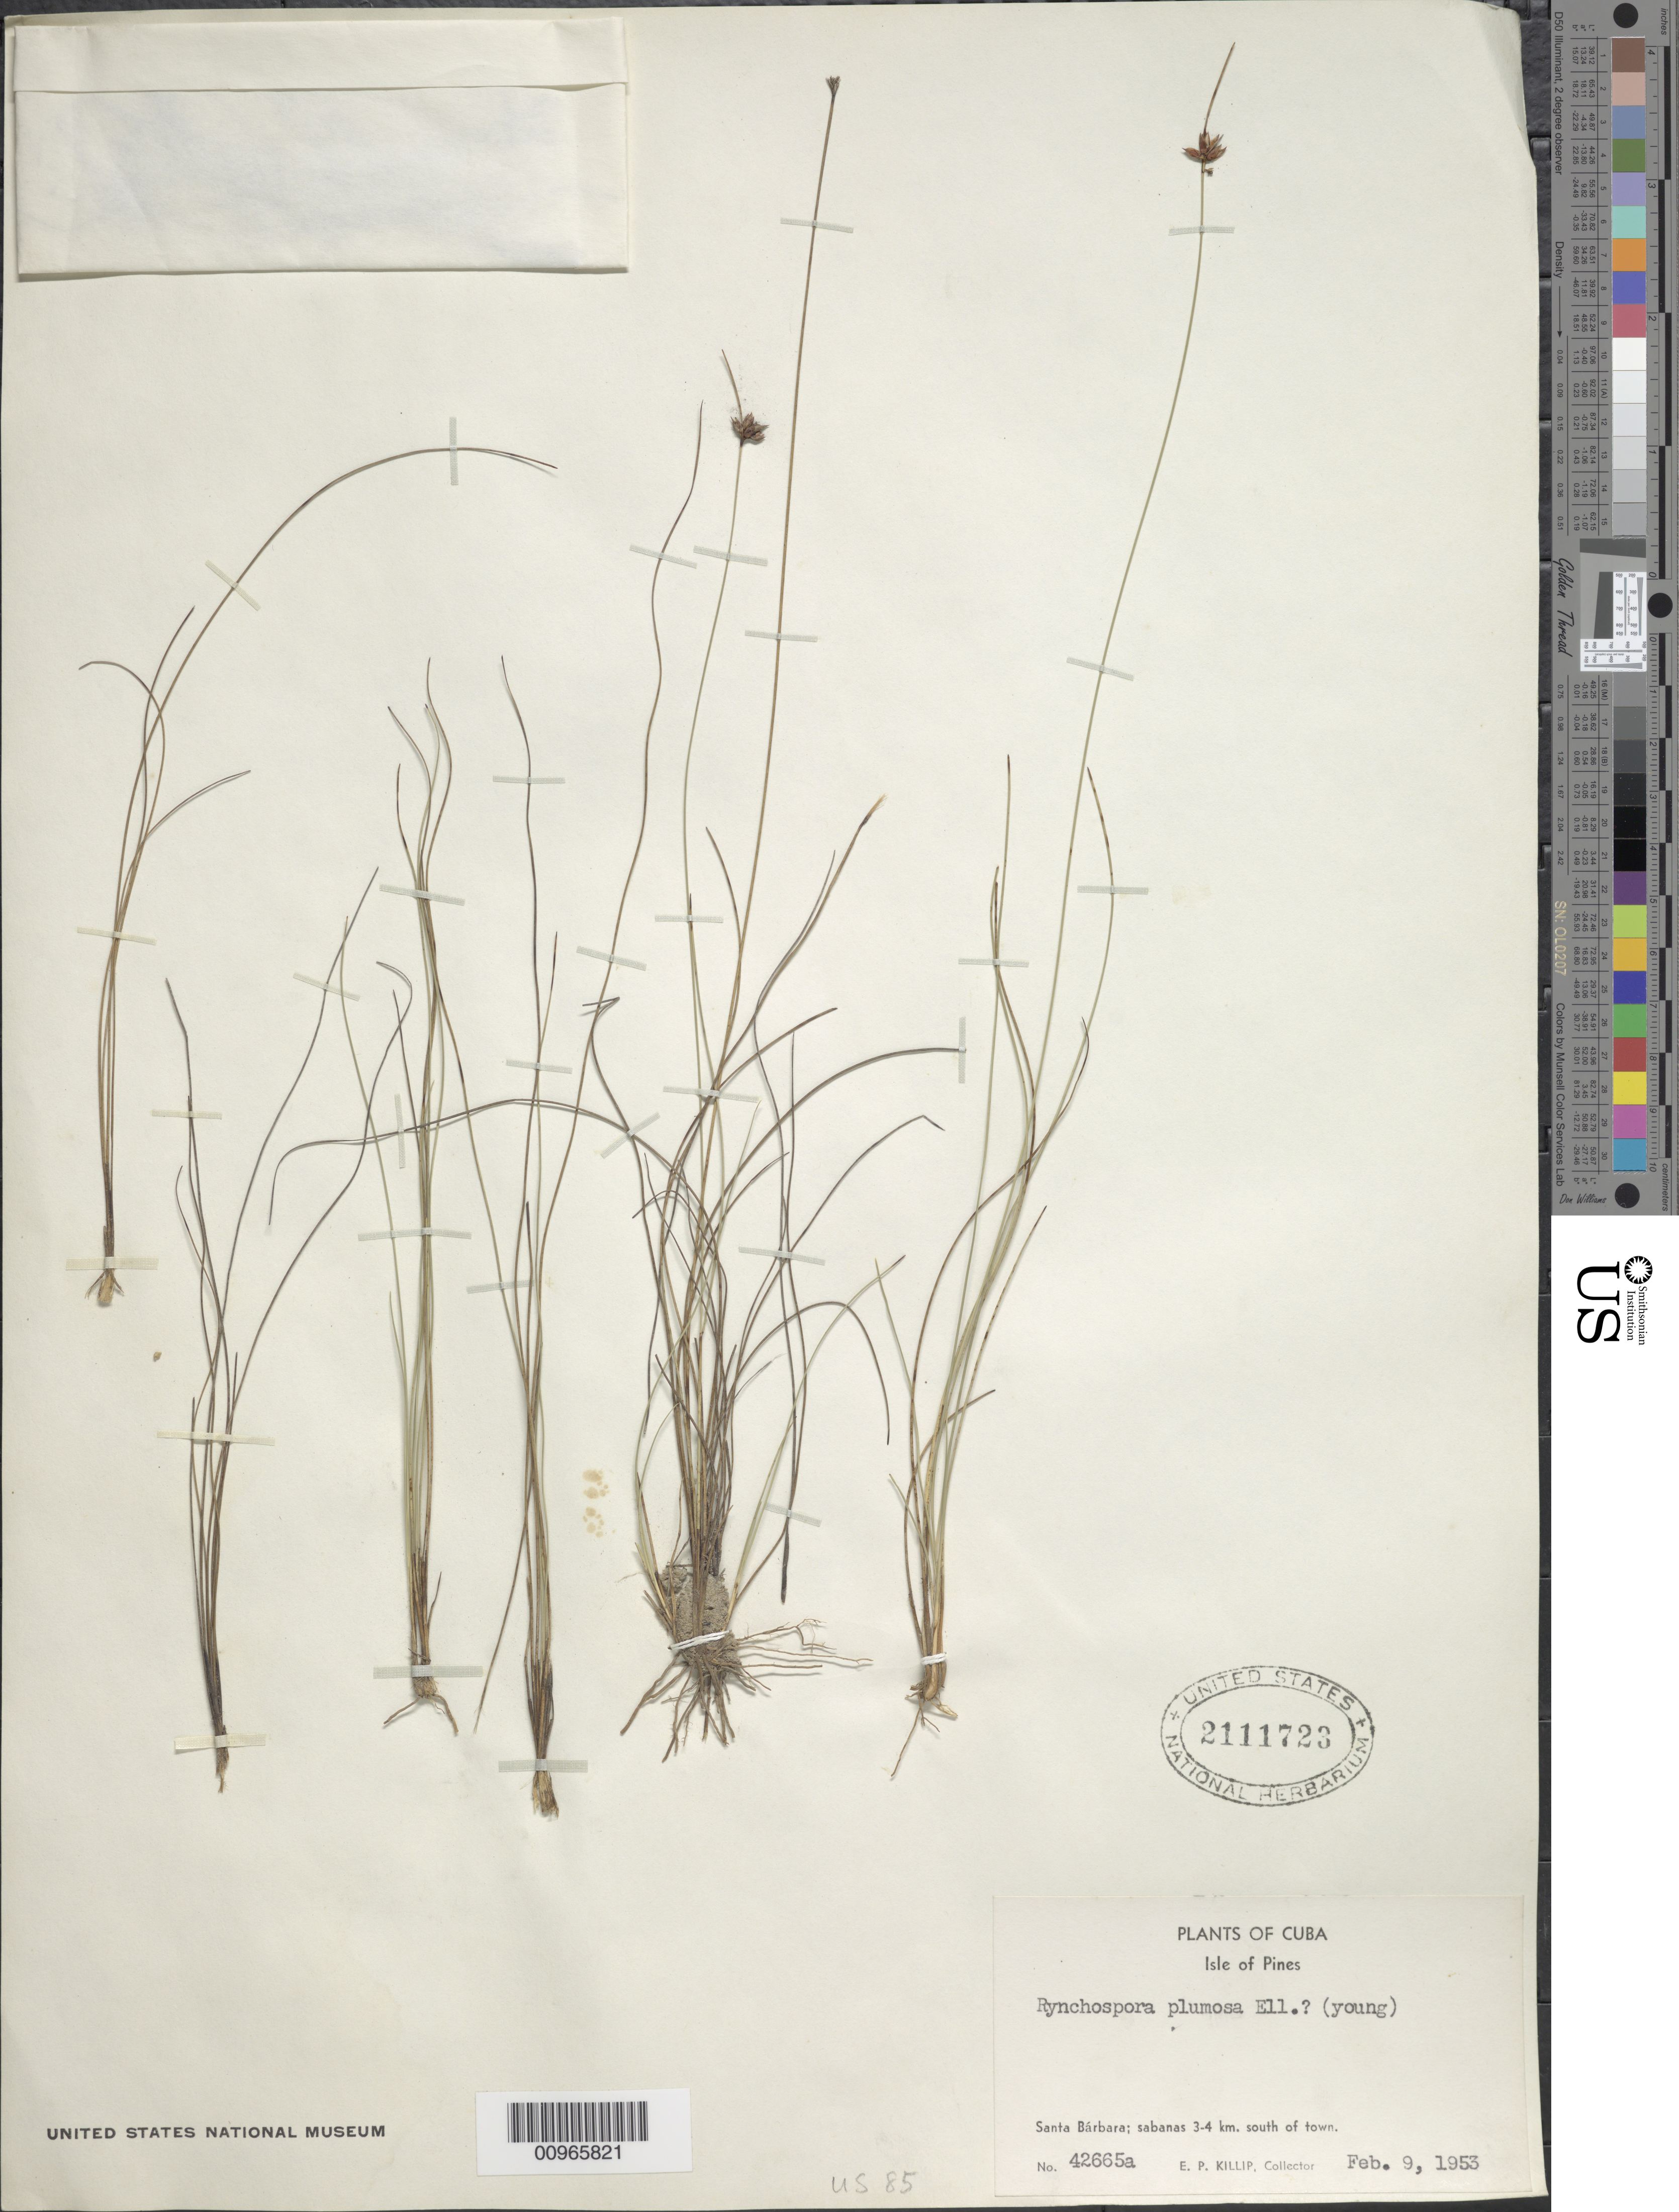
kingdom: Plantae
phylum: Tracheophyta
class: Liliopsida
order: Poales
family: Cyperaceae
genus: Rhynchospora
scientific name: Rhynchospora plumosa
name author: Elliott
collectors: E. P. Killip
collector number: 42665A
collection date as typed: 09 Feb 1953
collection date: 1953-02-09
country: Cuba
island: Isla de la Juventud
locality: Isle of Pines, Santa Bárbara, sabanas 3-4 km S of town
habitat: Sabanas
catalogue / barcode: US 2111723